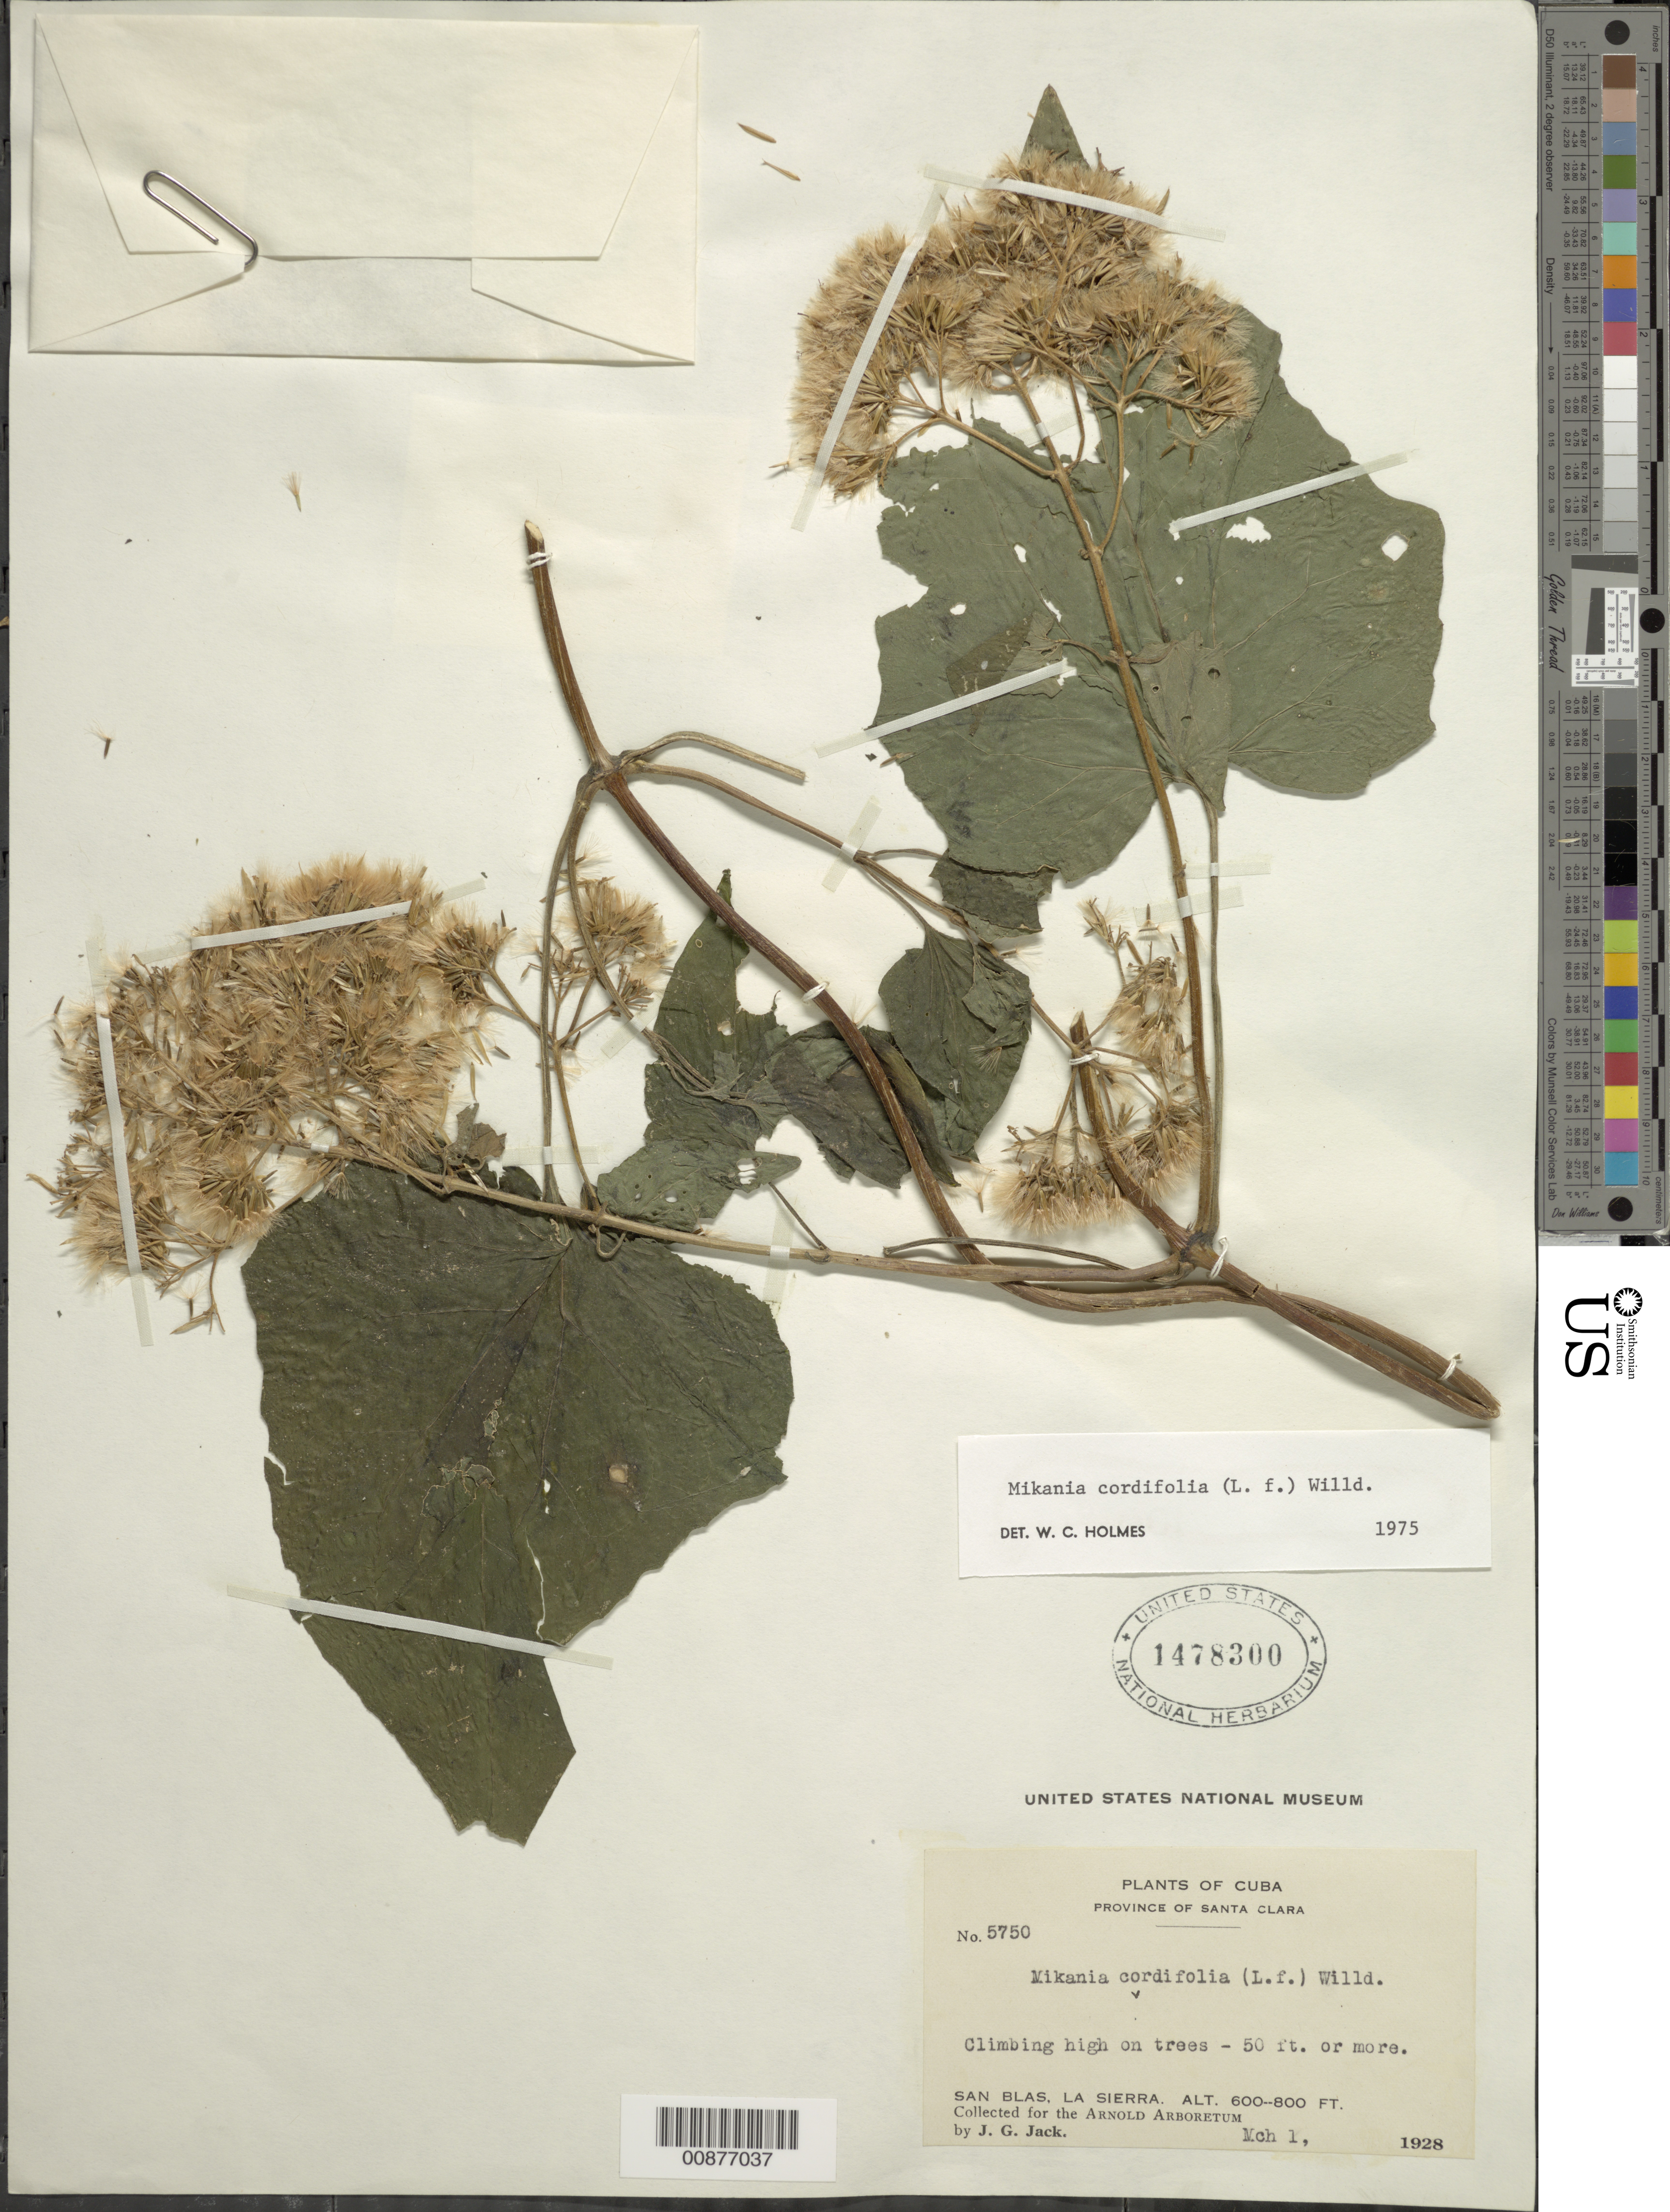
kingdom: Plantae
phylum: Tracheophyta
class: Magnoliopsida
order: Asterales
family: Asteraceae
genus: Mikania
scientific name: Mikania cordifolia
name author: Kunth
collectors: J. G. Jack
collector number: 5750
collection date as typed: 01 Mar 1928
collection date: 1928-03-01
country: Cuba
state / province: Las Villas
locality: San Blas, La Sierra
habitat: Climbing high in trees- 50 ft. or more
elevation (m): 183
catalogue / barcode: US 1478300